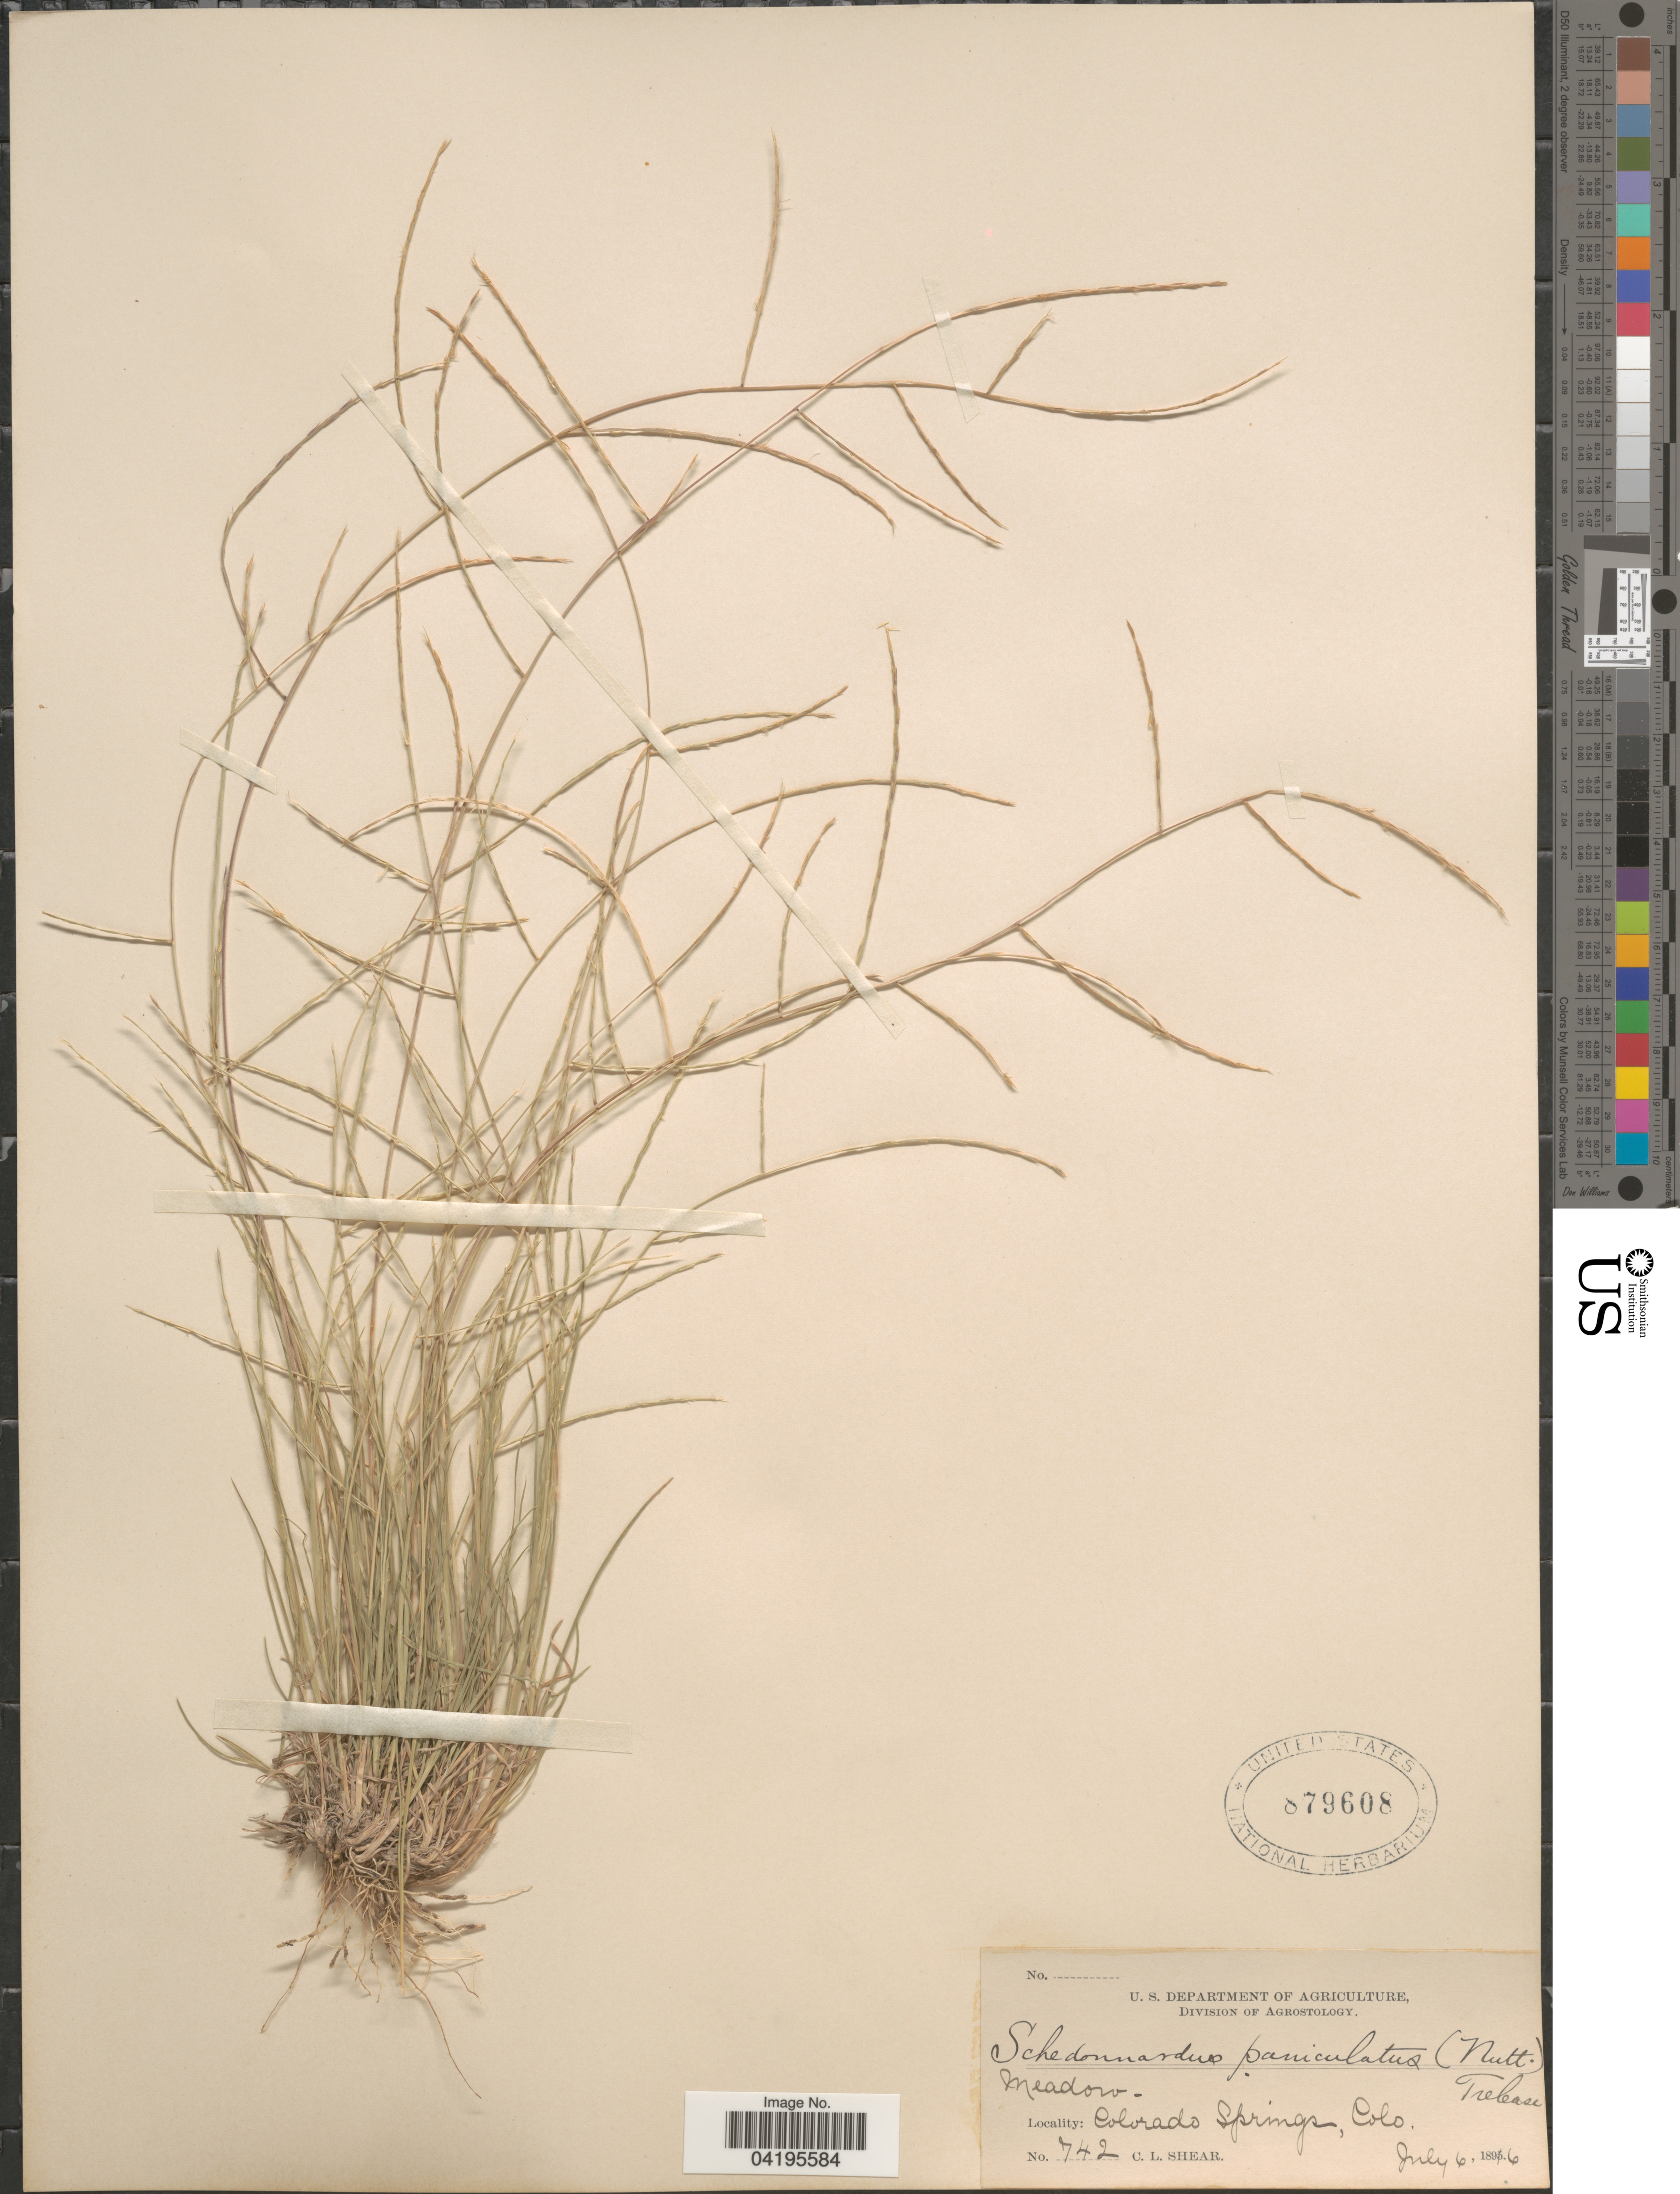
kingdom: Plantae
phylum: Tracheophyta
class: Liliopsida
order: Poales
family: Poaceae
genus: Muhlenbergia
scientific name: Muhlenbergia paniculata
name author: (Nutt.) Columbus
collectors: C. L. Shear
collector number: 742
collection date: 1896-07-06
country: United States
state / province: Colorado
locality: Colorado Springs.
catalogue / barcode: US 879608